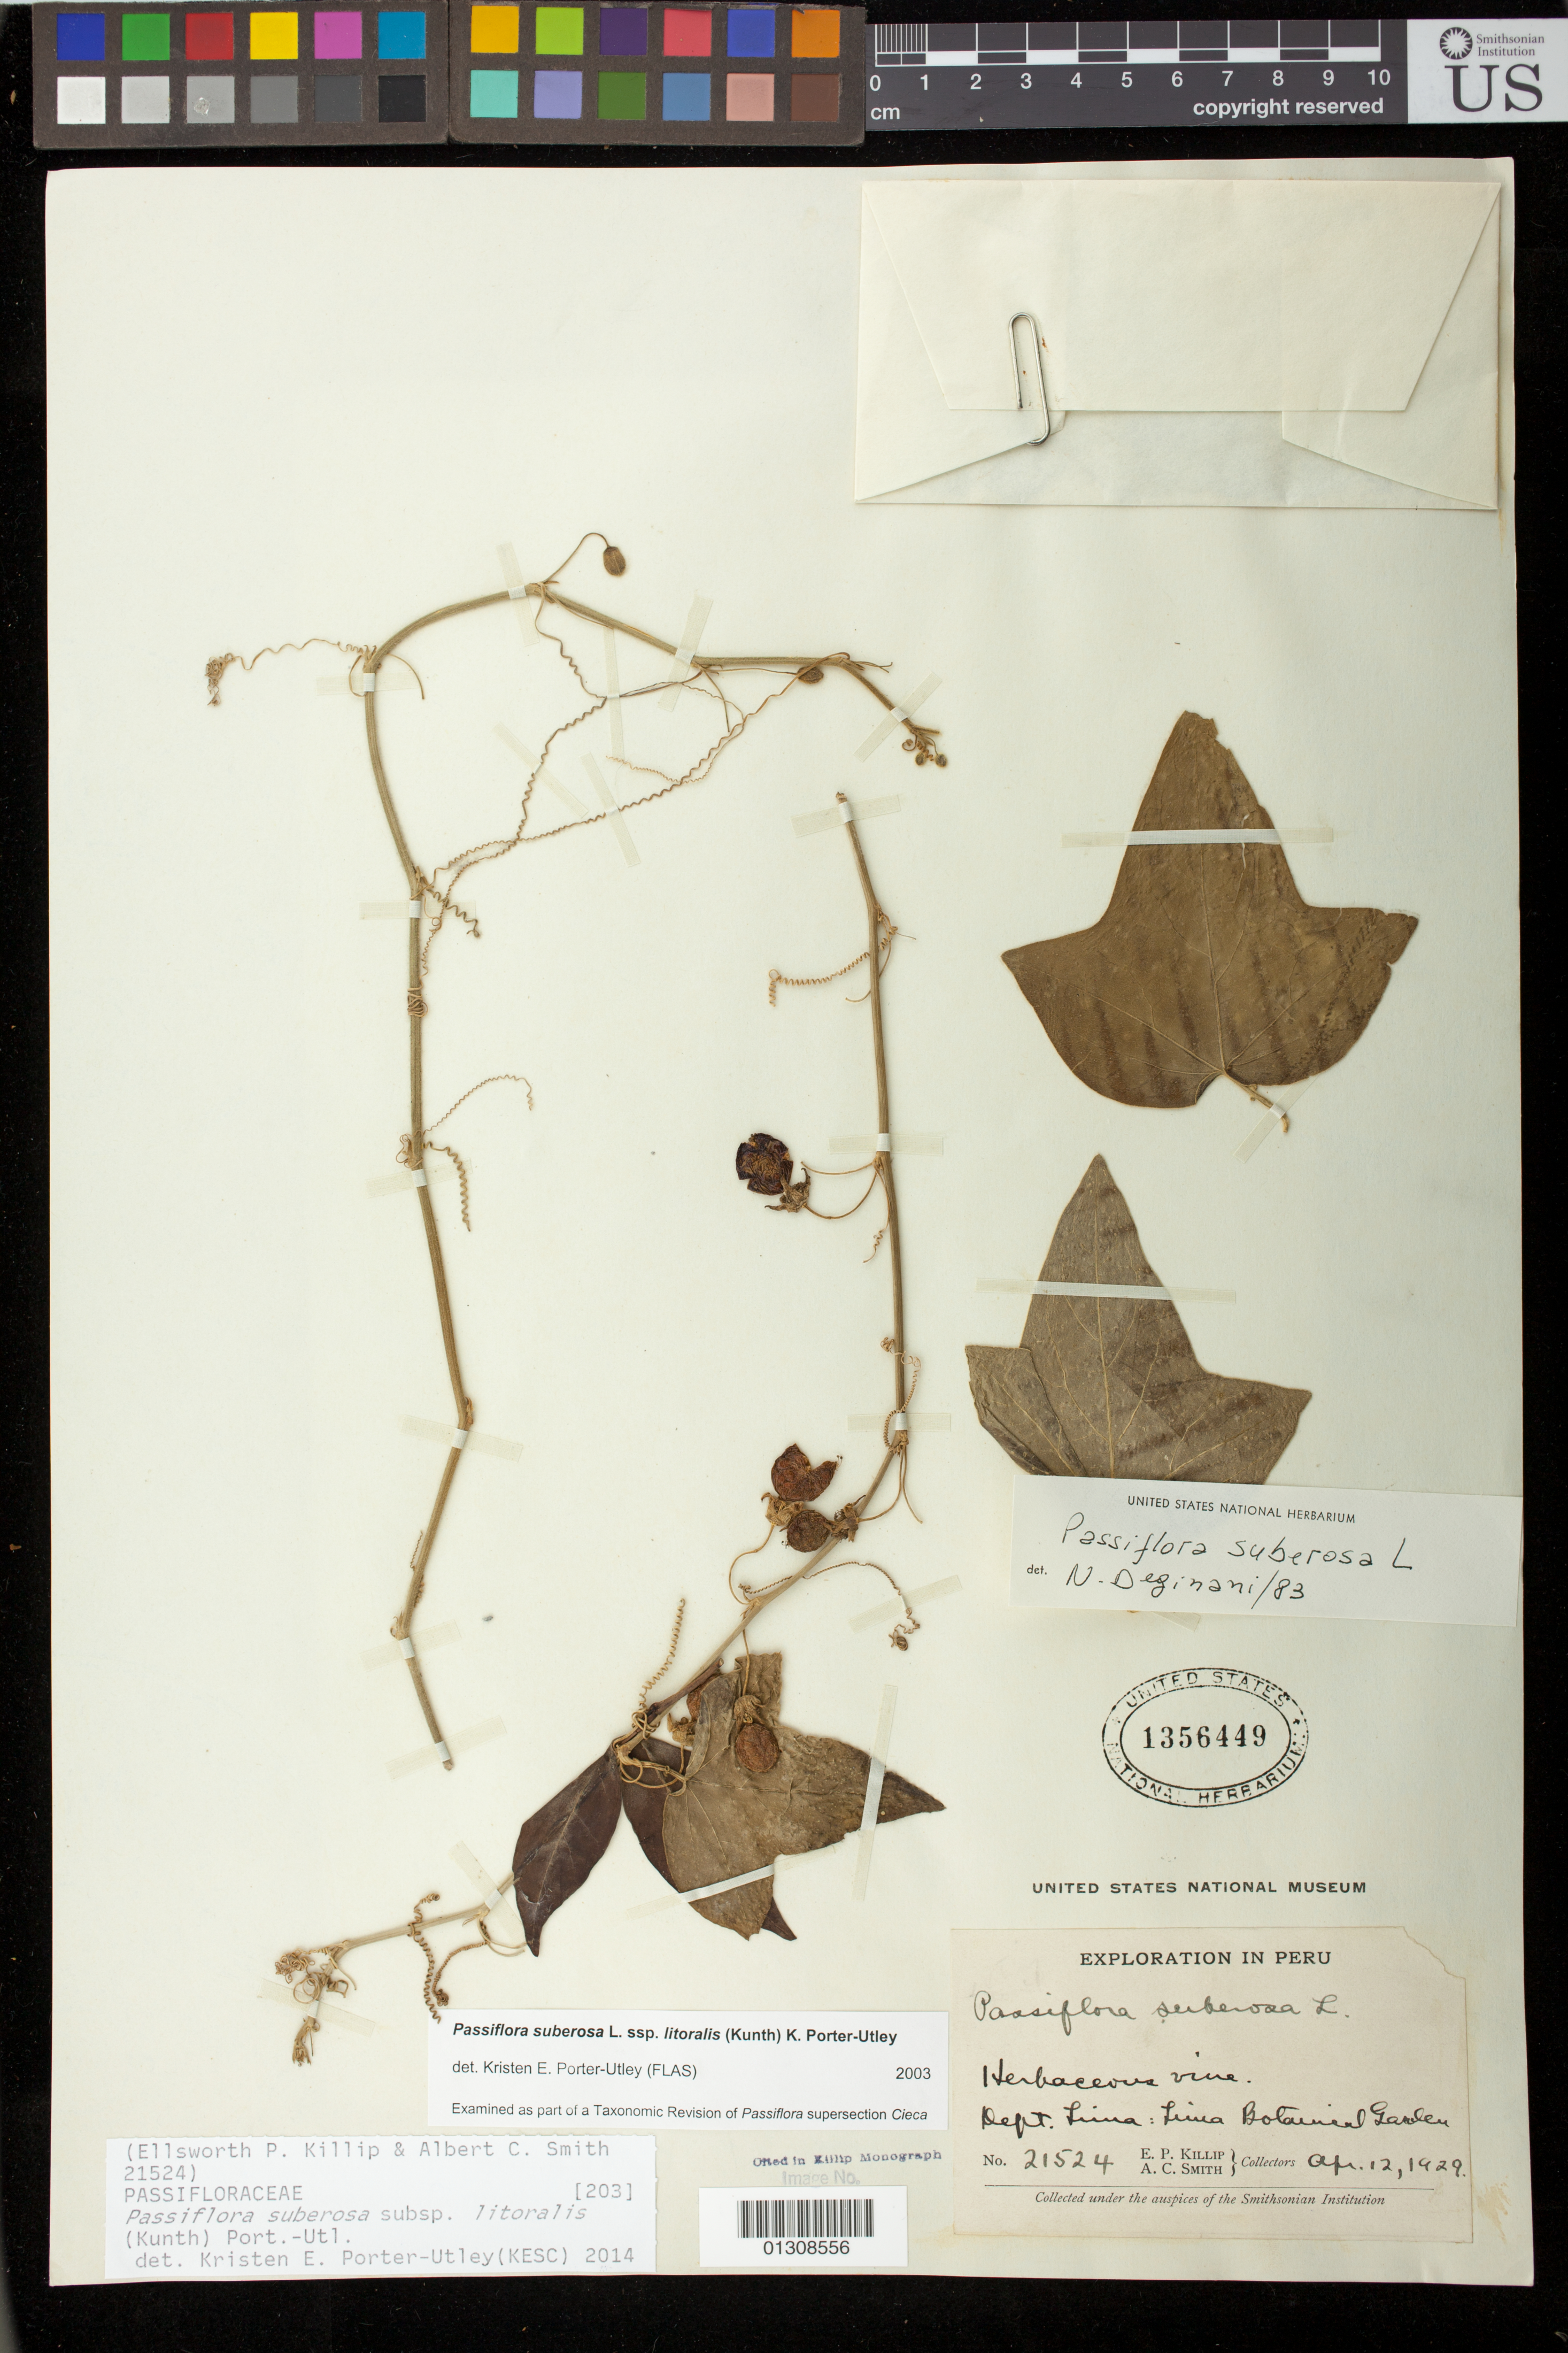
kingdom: Plantae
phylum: Tracheophyta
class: Magnoliopsida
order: Malpighiales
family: Passifloraceae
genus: Passiflora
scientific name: Passiflora suberosa subsp. litoralis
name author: (Kunth) Port.-Utl. et al.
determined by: Porter-Utley, K. E.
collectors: E. P. Killip & A. C. Smith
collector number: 21524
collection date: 1929-04-12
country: Peru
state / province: Lima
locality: Lima Botanical Garden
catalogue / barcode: US 1356449